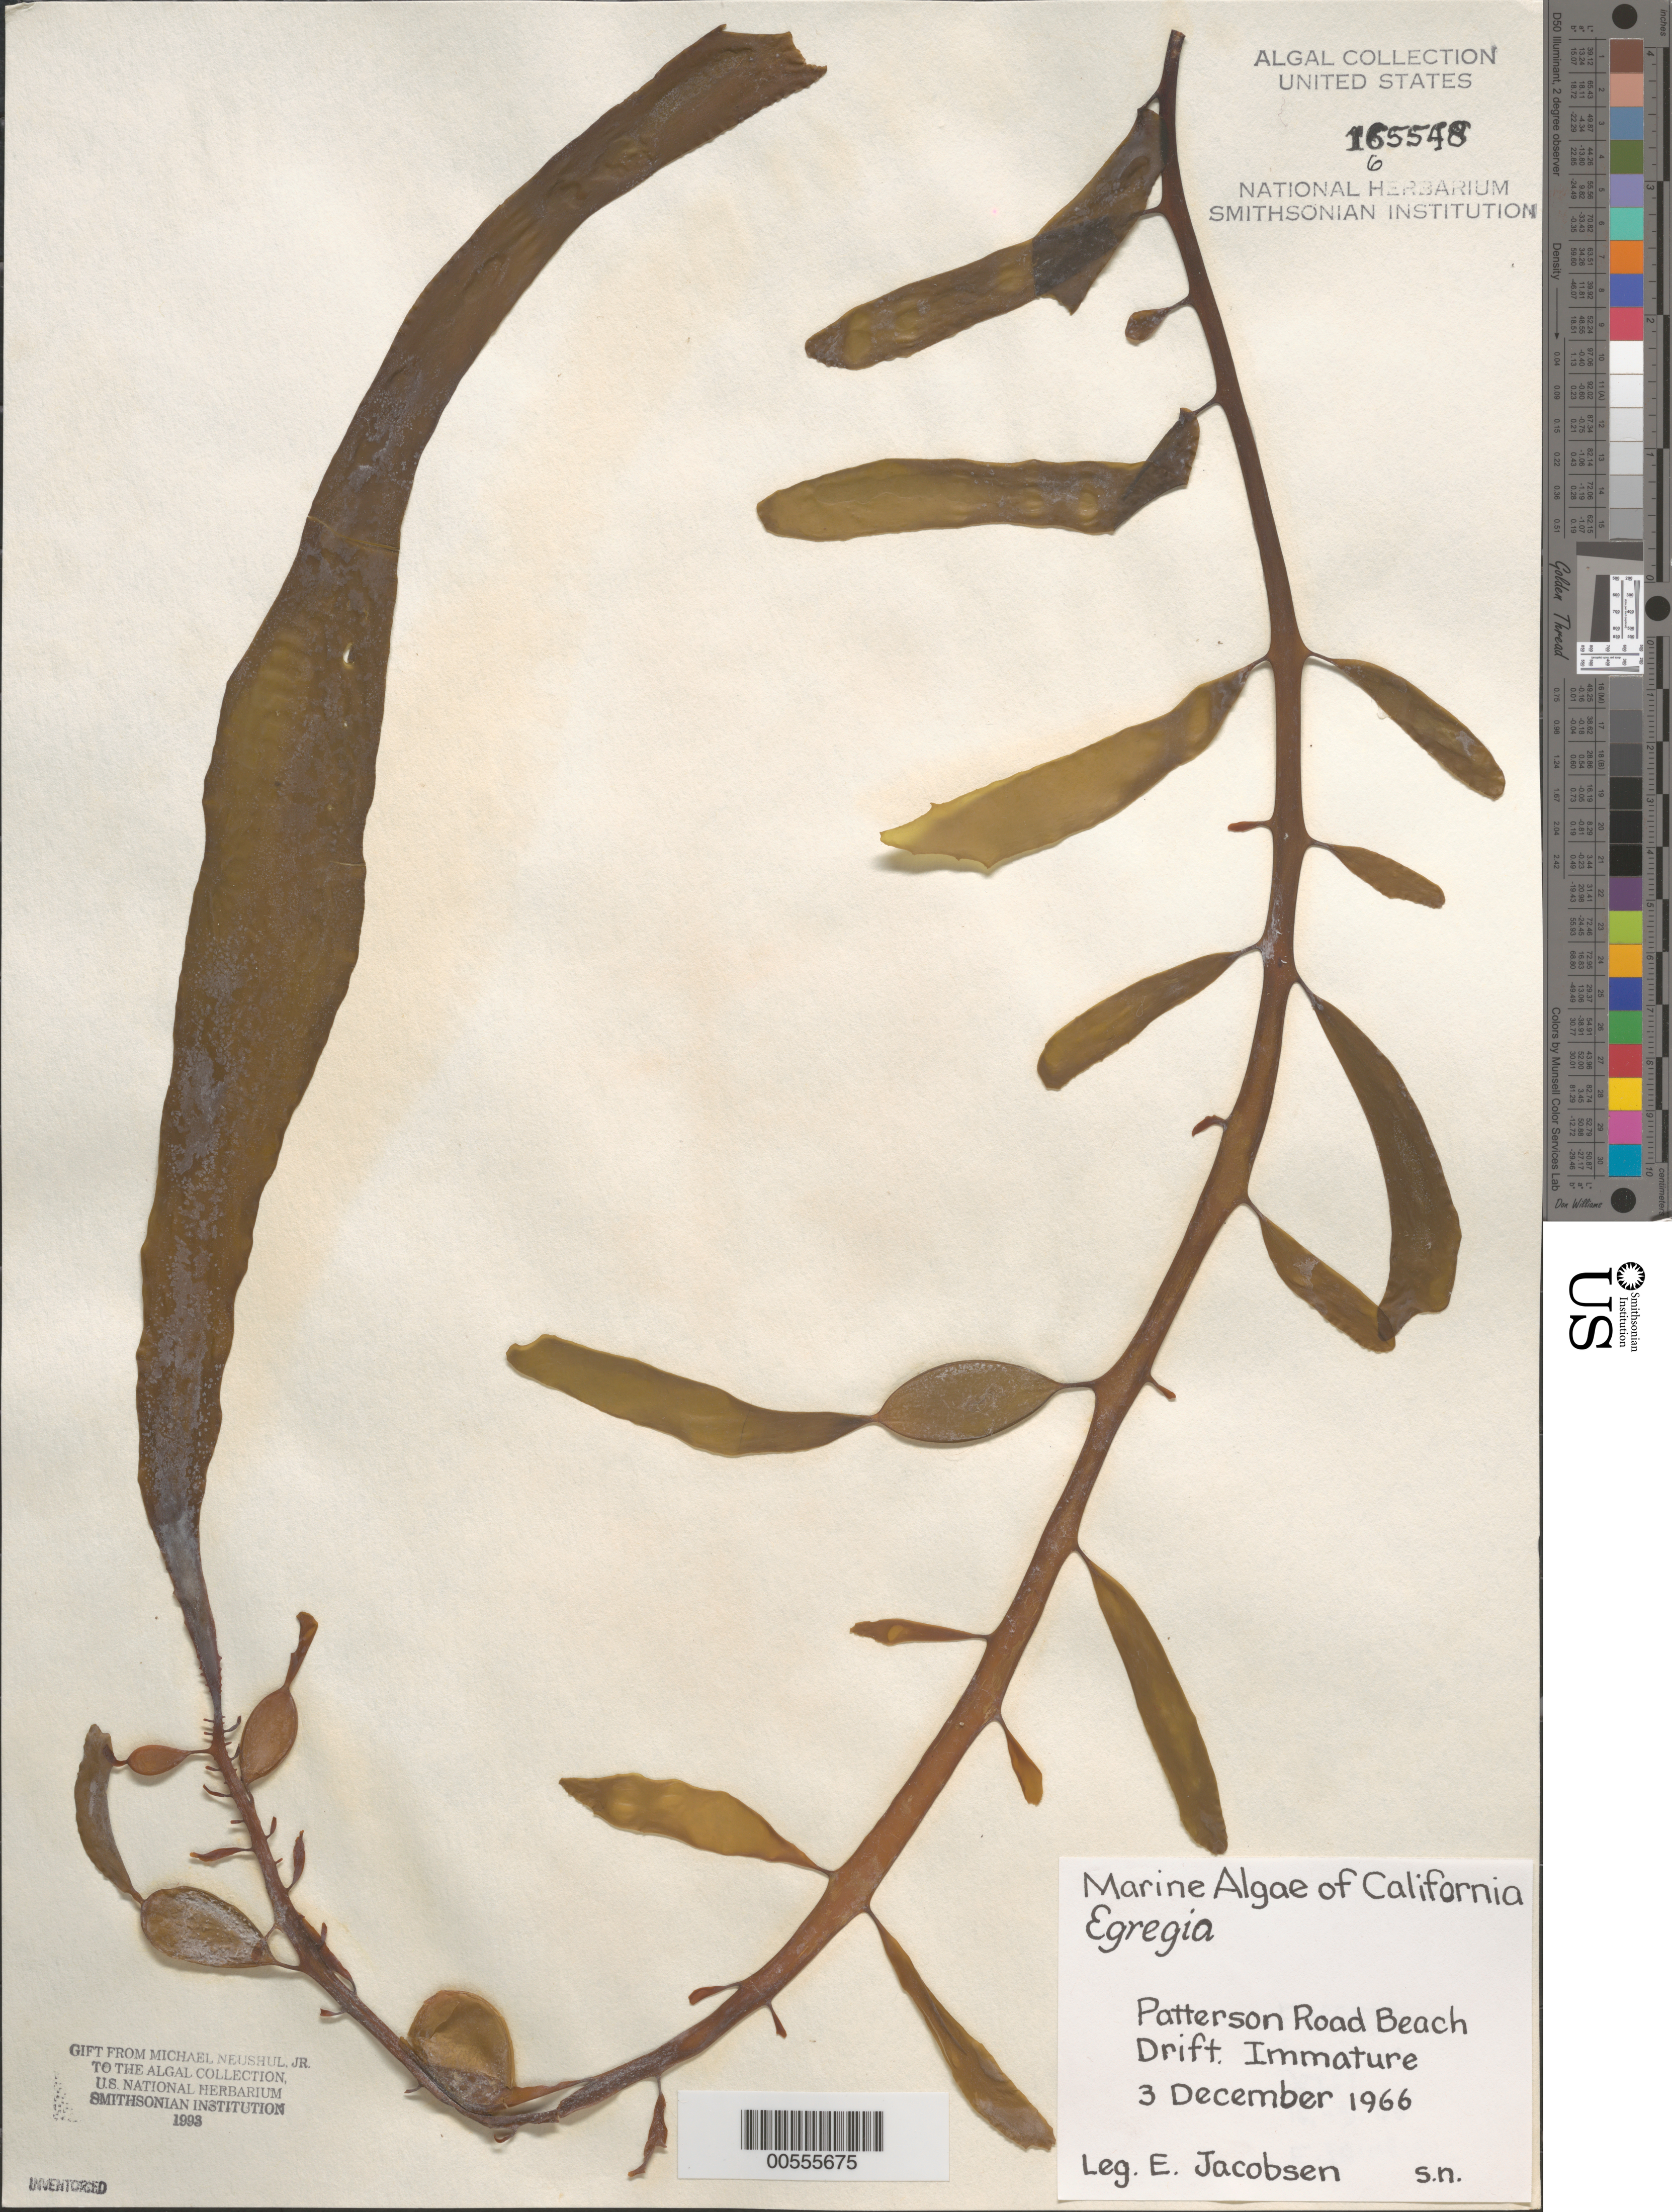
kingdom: Chromista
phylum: Ochrophyta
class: Phaeophyceae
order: Laminariales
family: Lessoniaceae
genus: Egregia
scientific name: Egregia sp.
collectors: E. Jacobsen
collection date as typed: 03 Dec 1966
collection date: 1966-12-03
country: United States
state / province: California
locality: Patterson Road Beach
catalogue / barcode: US 165548